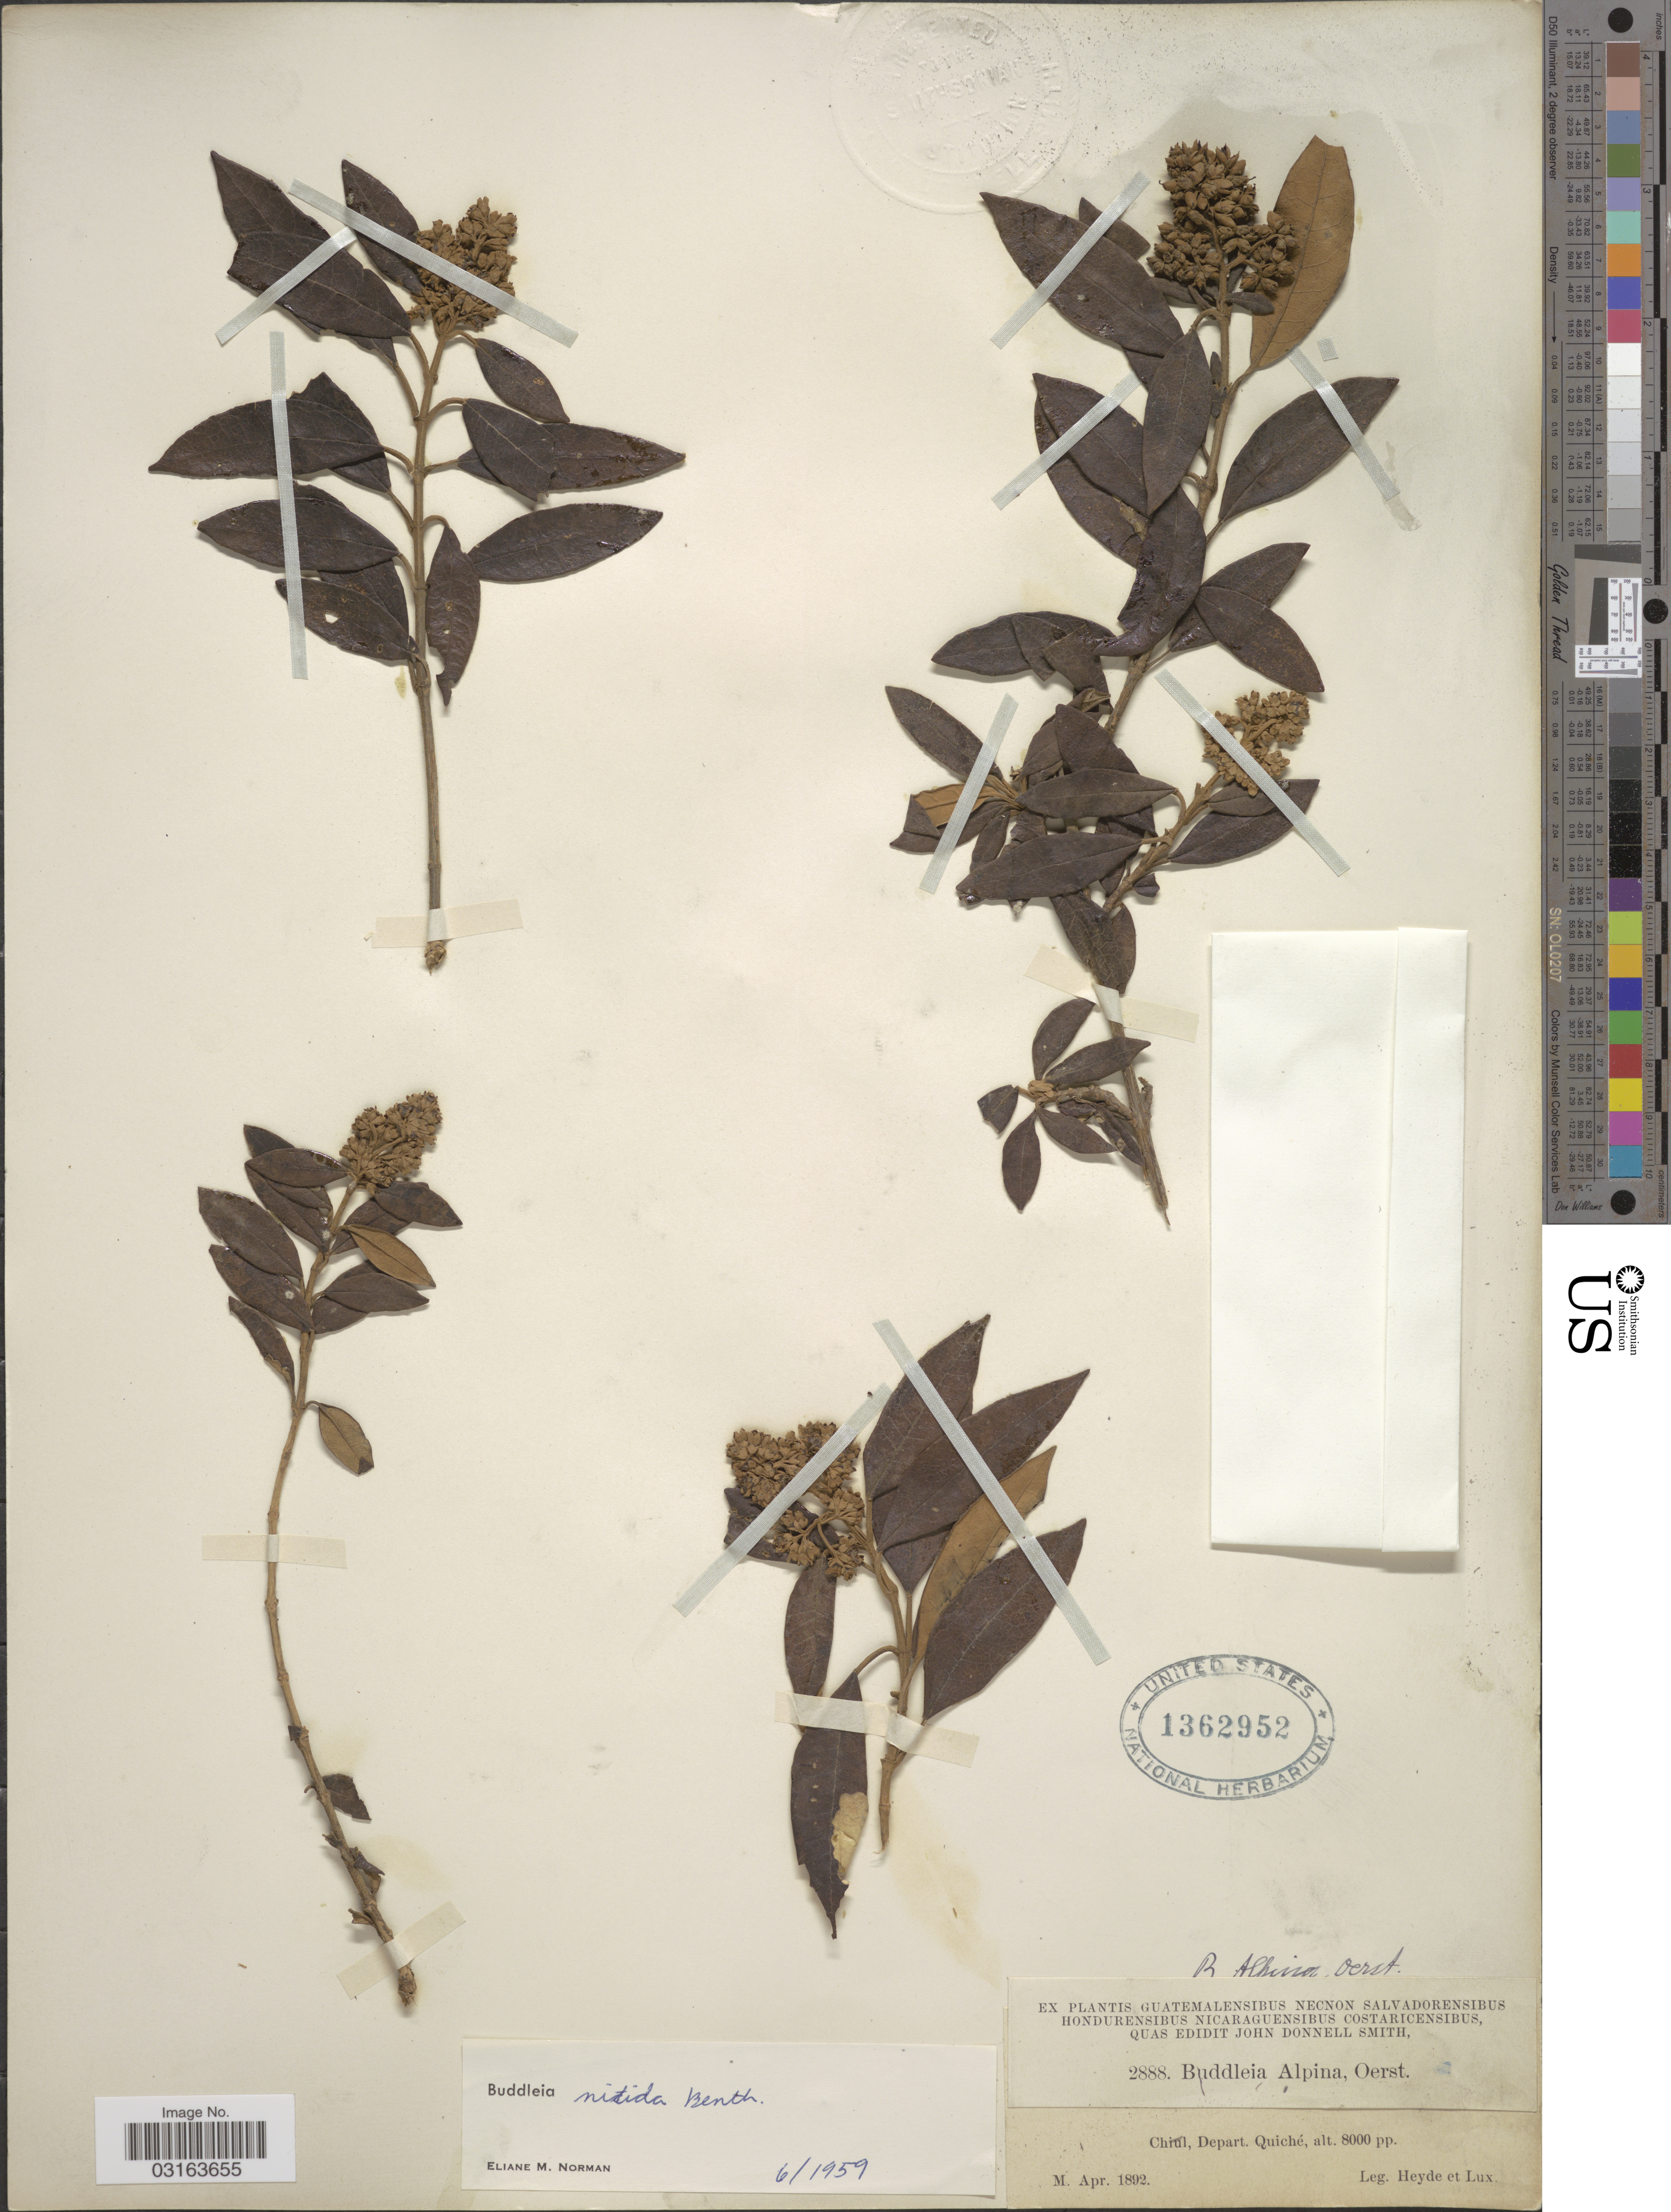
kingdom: Plantae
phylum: Tracheophyta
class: Magnoliopsida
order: Lamiales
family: Scrophulariaceae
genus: Buddleja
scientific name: Buddleja nitida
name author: Benth.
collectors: Heyde & Lux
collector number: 2888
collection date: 1892-04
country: Guatemala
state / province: El Quiché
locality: Chiul, Depart. Quiché.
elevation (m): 2438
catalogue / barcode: US 1362952